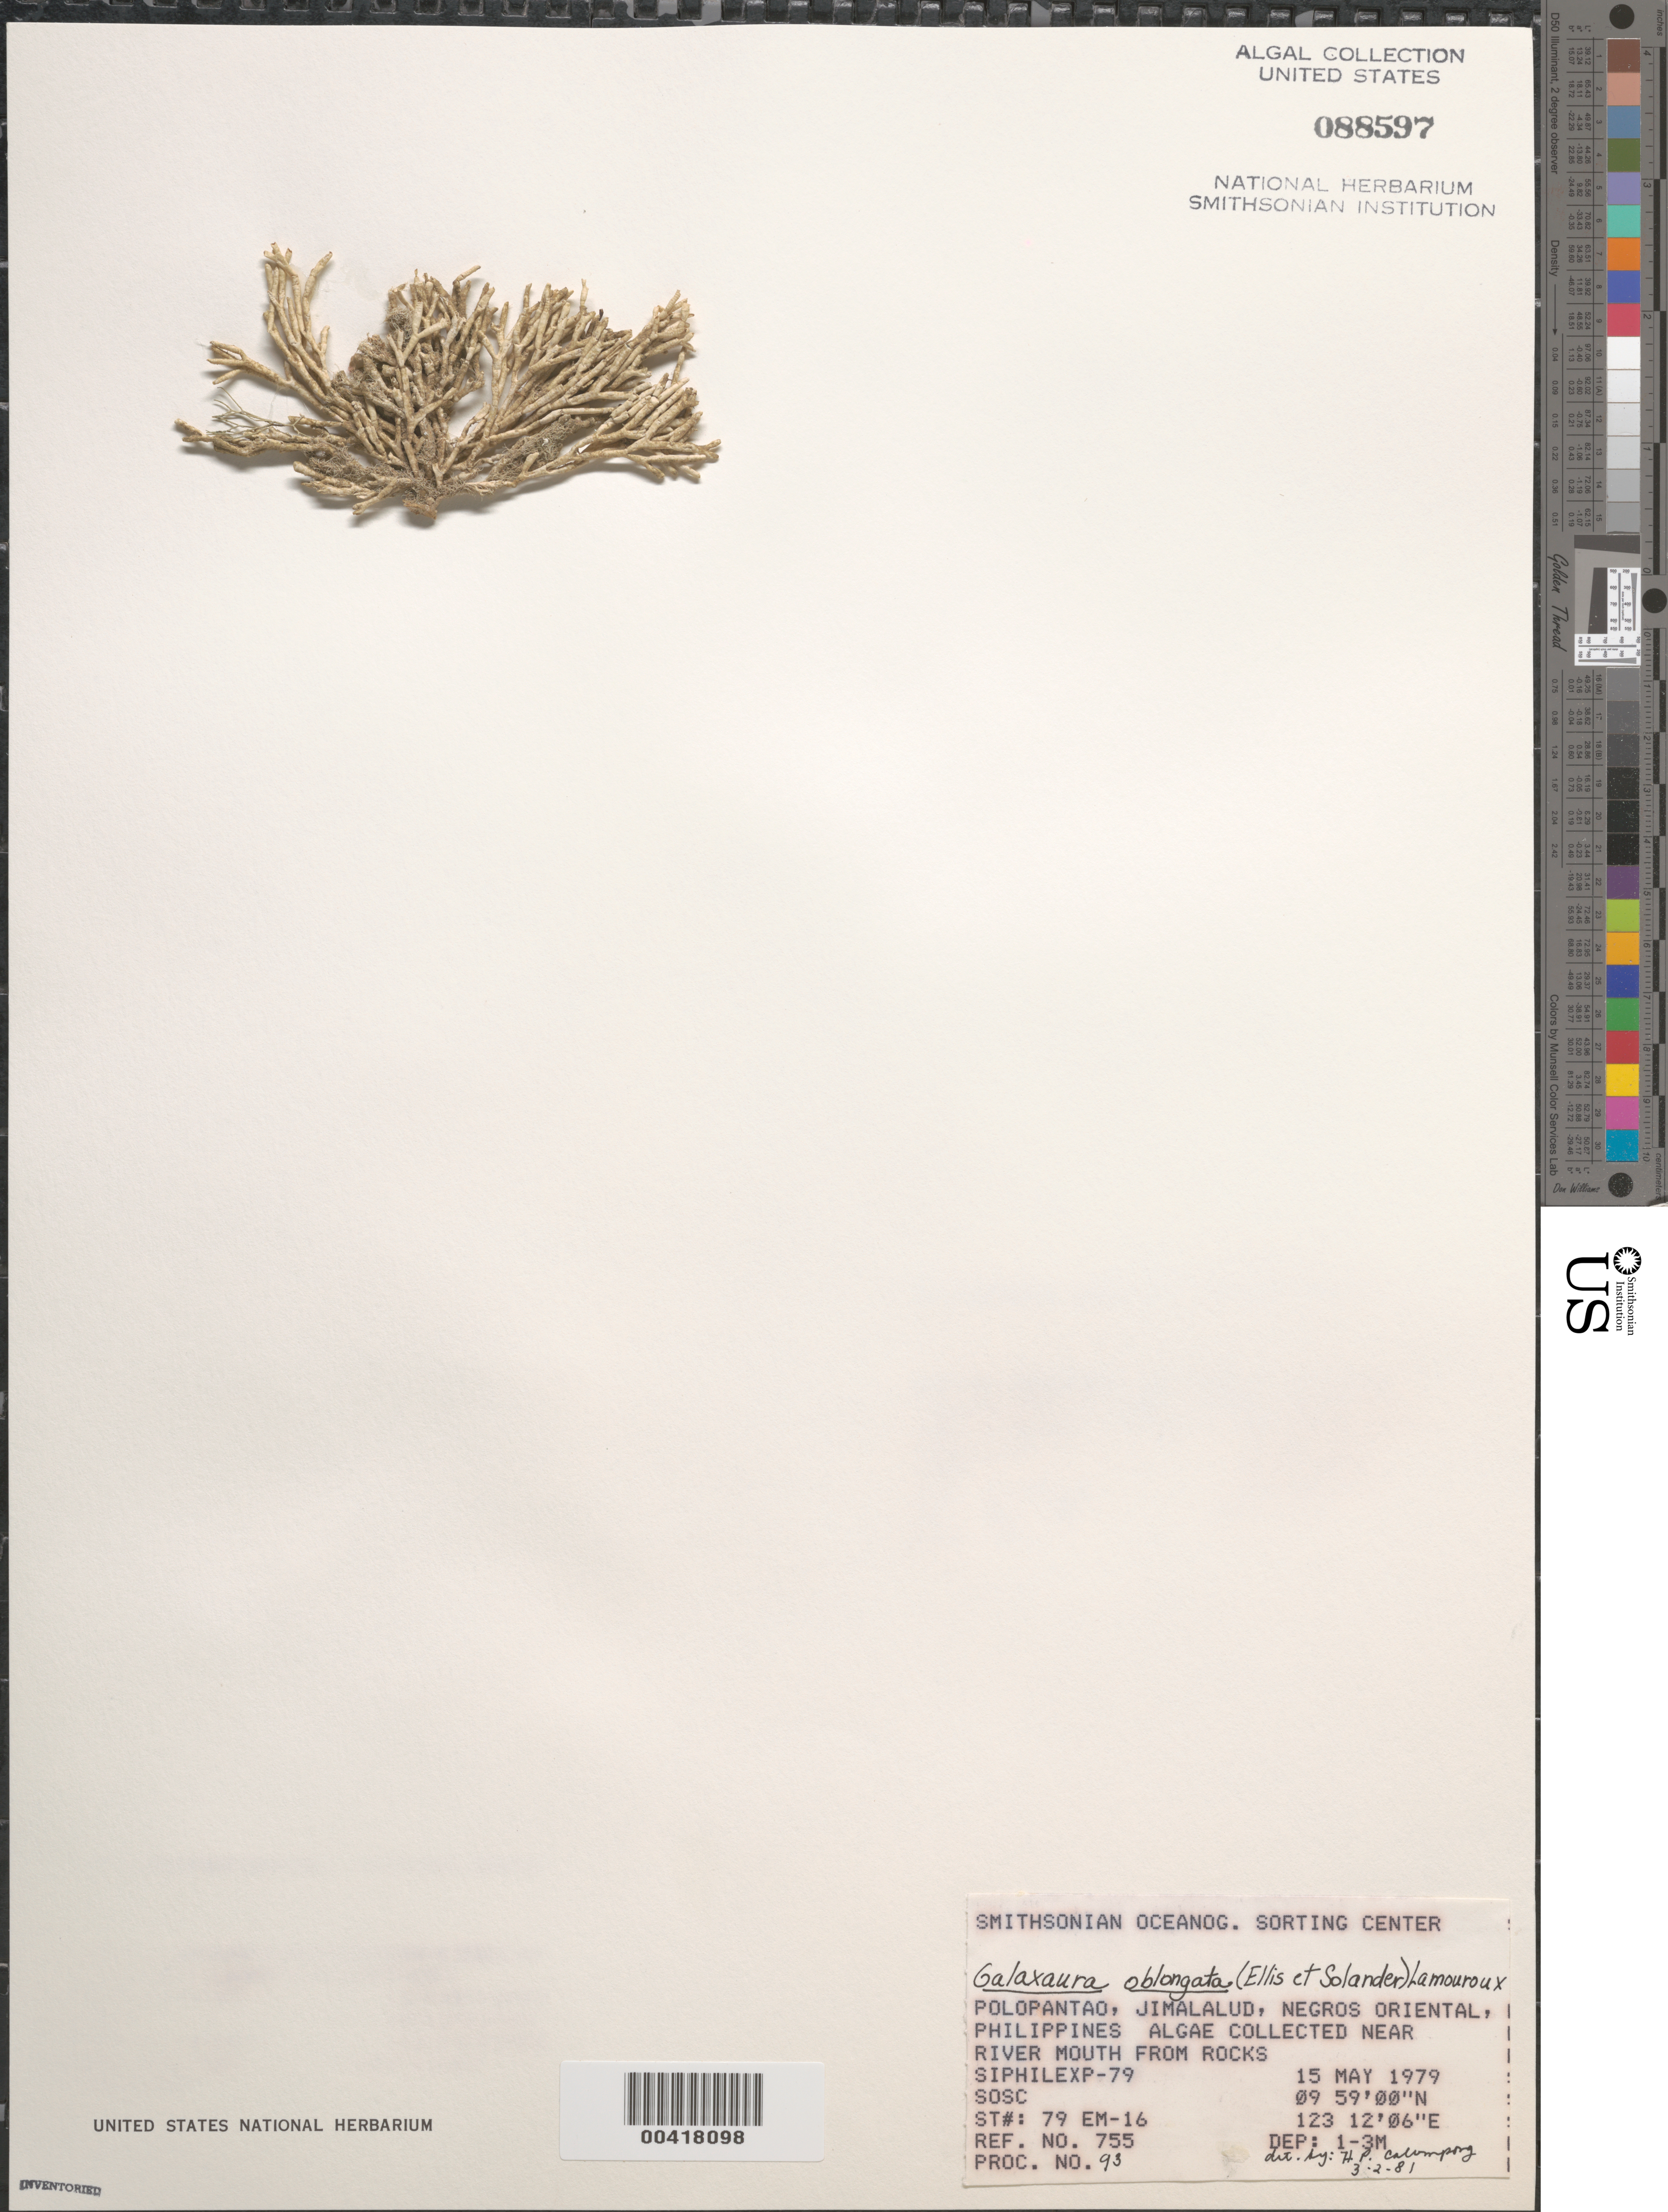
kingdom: Plantae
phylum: Rhodophyta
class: Florideophyceae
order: Nemaliales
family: Galaxauraceae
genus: Tricleocarpa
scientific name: Tricleocarpa fragilis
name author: (L.) Huisman & R.A. Towns.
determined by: Algae name updating Project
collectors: SOSC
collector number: Station 79 Em-16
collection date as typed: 15 May 1979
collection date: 1979-05-15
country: Philippines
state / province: Central Visayas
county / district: Negros Oriental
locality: Polopantao, jimalalud, negros oriental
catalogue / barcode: US 88597